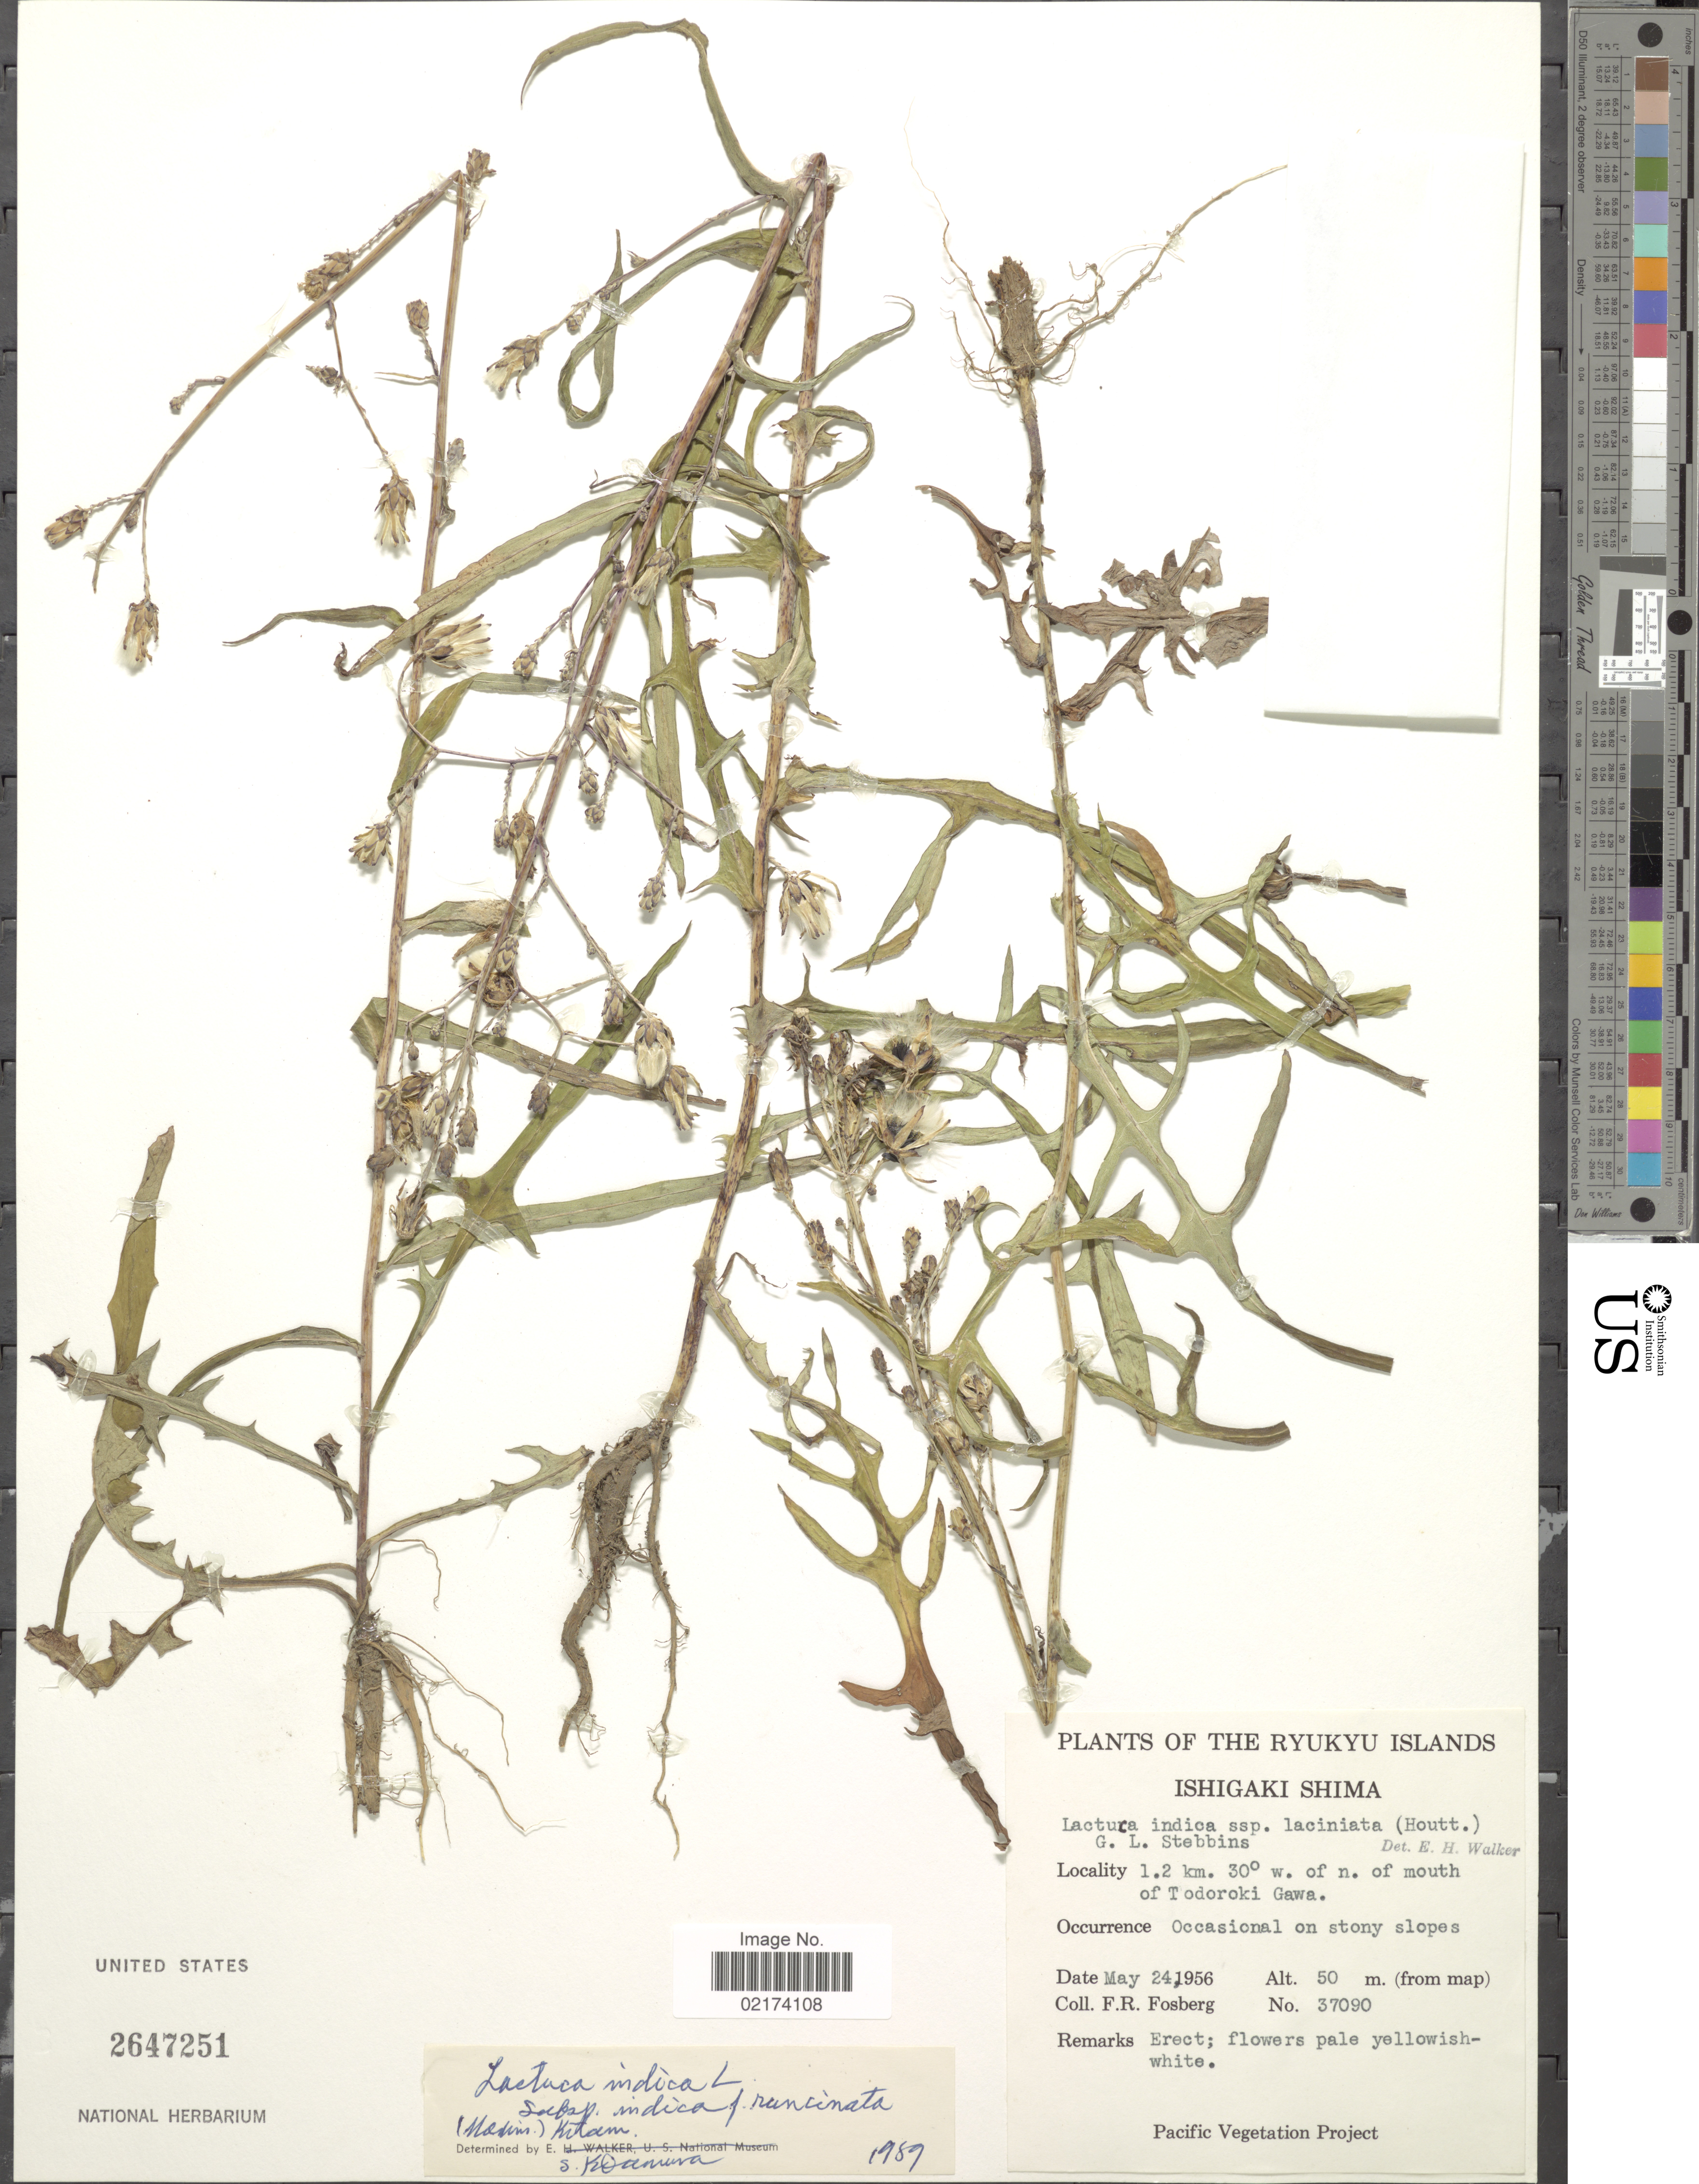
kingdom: Plantae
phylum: Tracheophyta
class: Magnoliopsida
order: Asterales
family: Asteraceae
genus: Lactuca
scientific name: Lactuca indica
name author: L.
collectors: F. R. Fosberg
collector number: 37090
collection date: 1956-05-24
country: Japan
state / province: Okinawa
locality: Ryukyu Islands, Ishigaki Shima, 1.2 km of n. of mouth of Todoroki Gawa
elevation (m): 50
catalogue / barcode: US 2647251